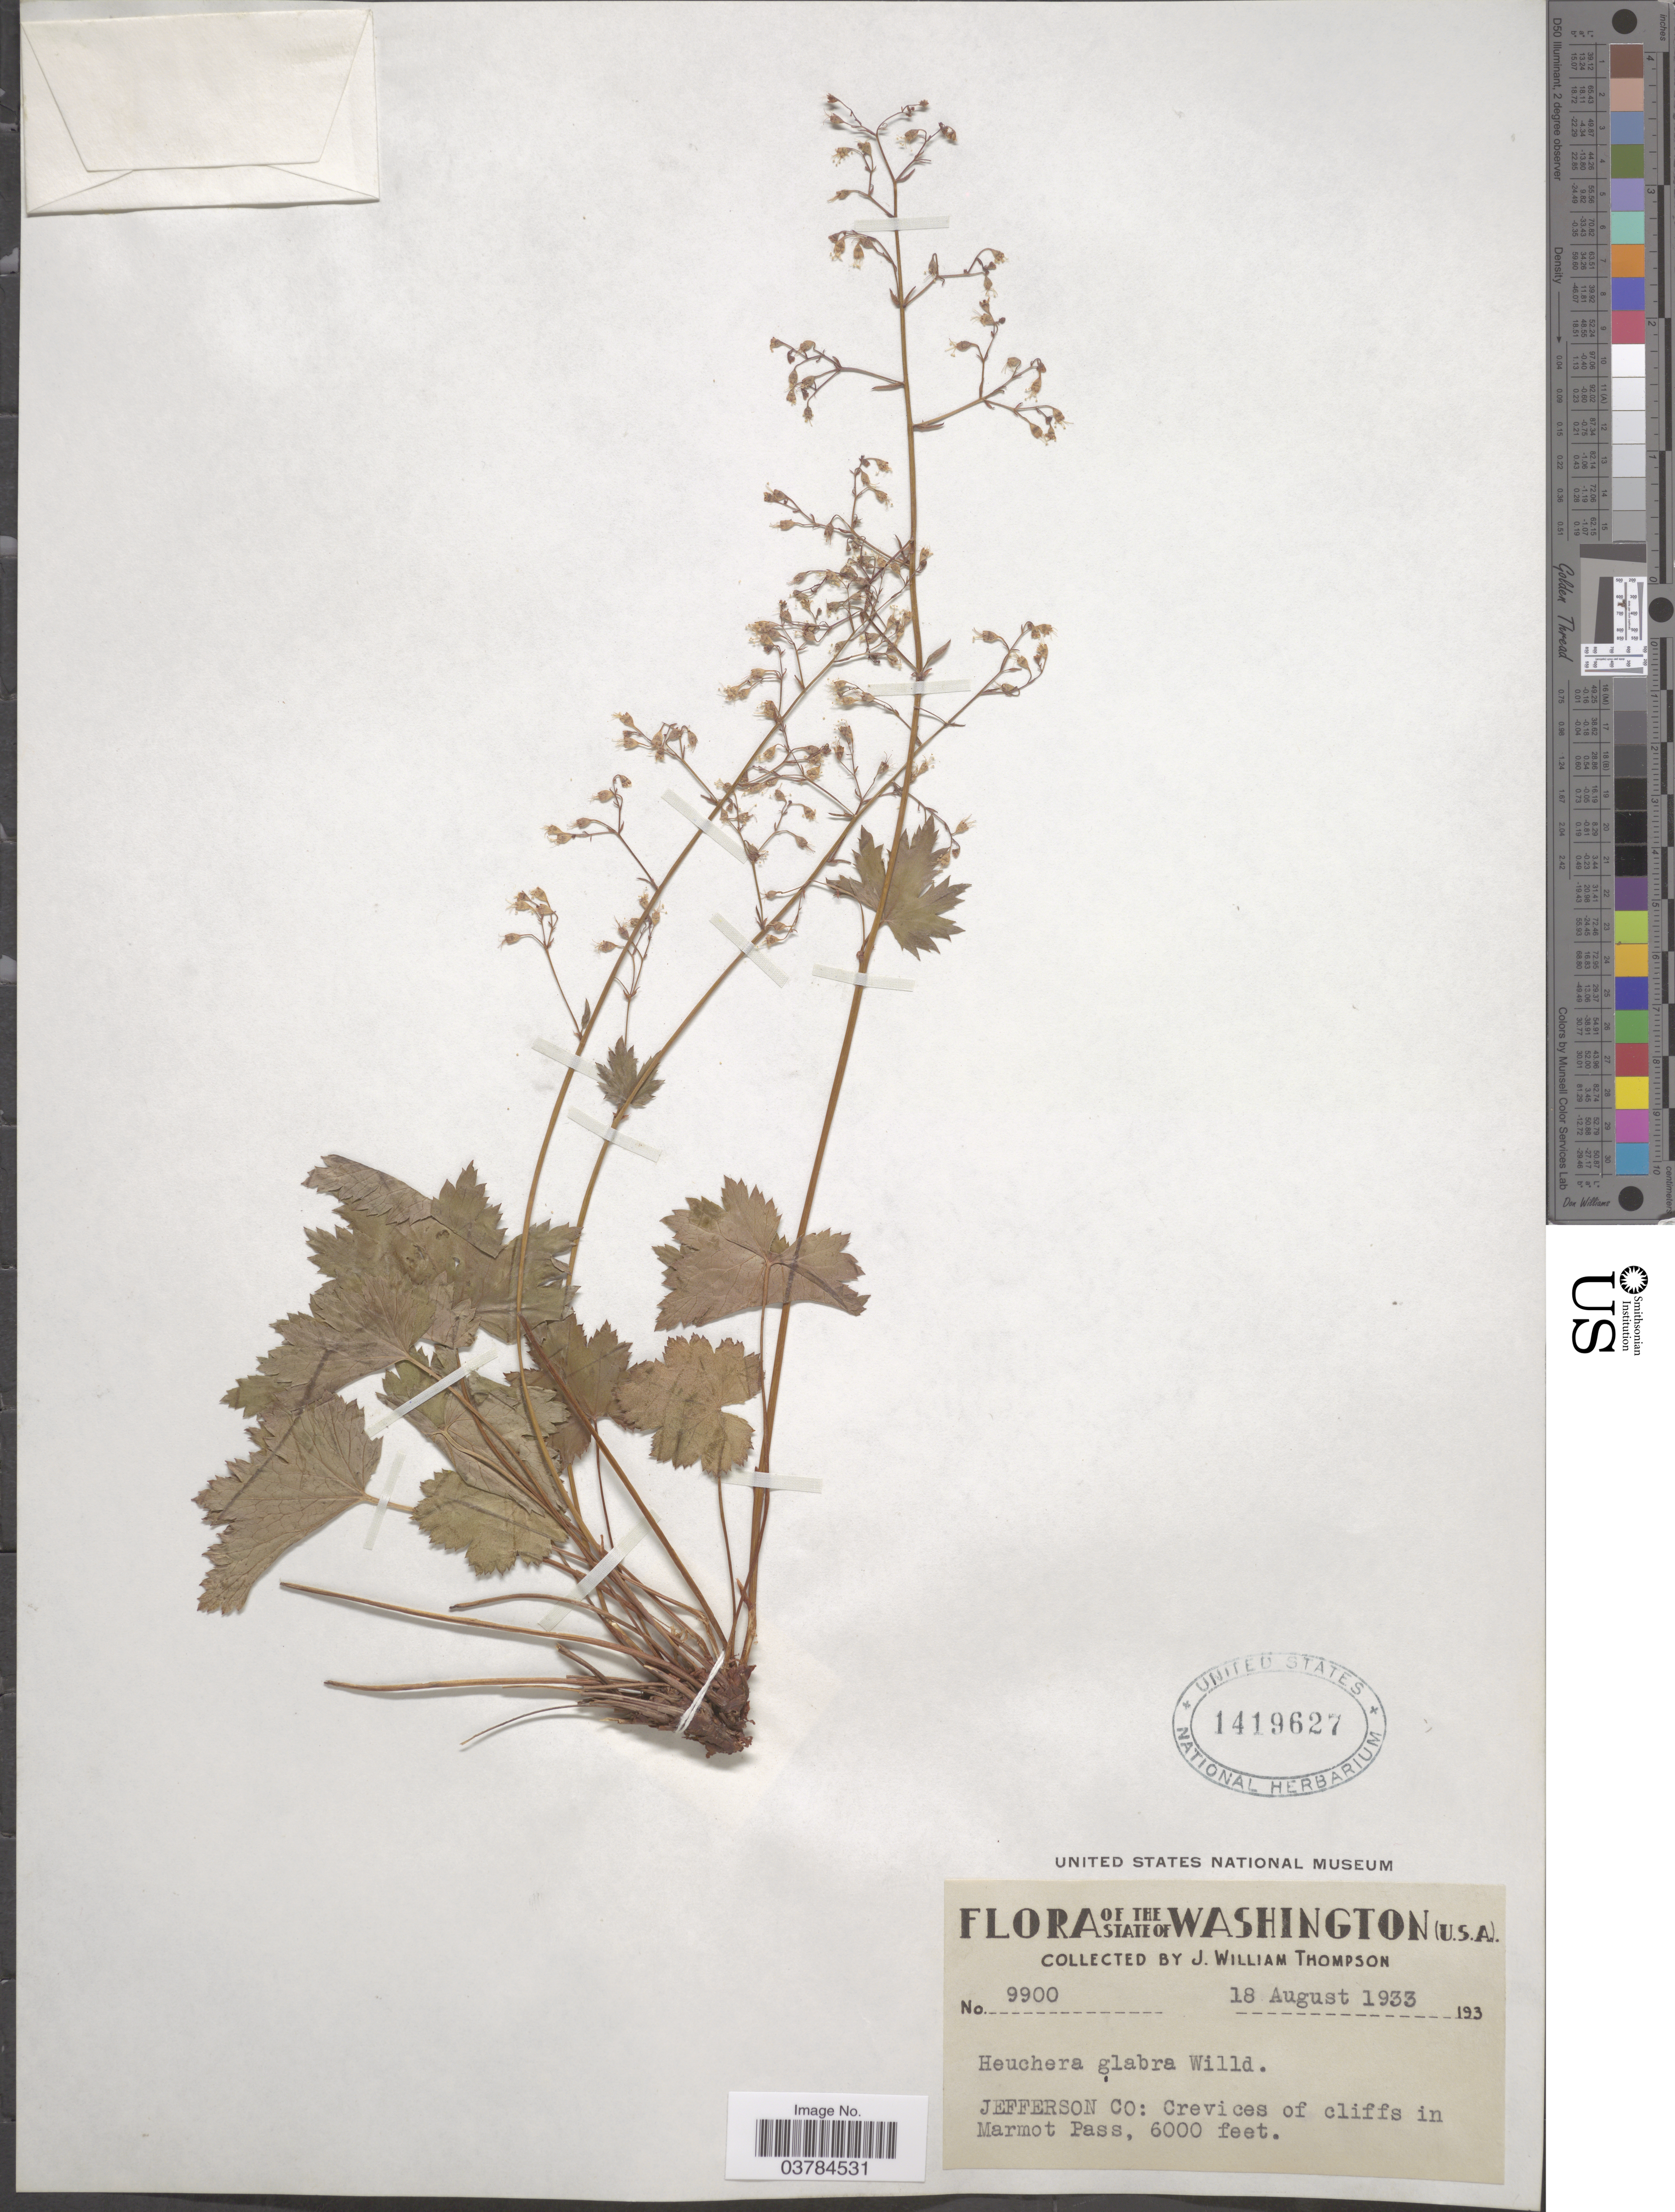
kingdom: Plantae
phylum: Tracheophyta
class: Magnoliopsida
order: Saxifragales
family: Saxifragaceae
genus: Heuchera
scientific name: Heuchera glabra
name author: Willd. ex Roem. & Schult.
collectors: J. W. Thompson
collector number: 9900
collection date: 1933-08-18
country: United States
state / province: Washington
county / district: Jefferson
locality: Jefferson Co: Crevices of cliffs in Marmot Pass.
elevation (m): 1829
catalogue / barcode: US 1419627